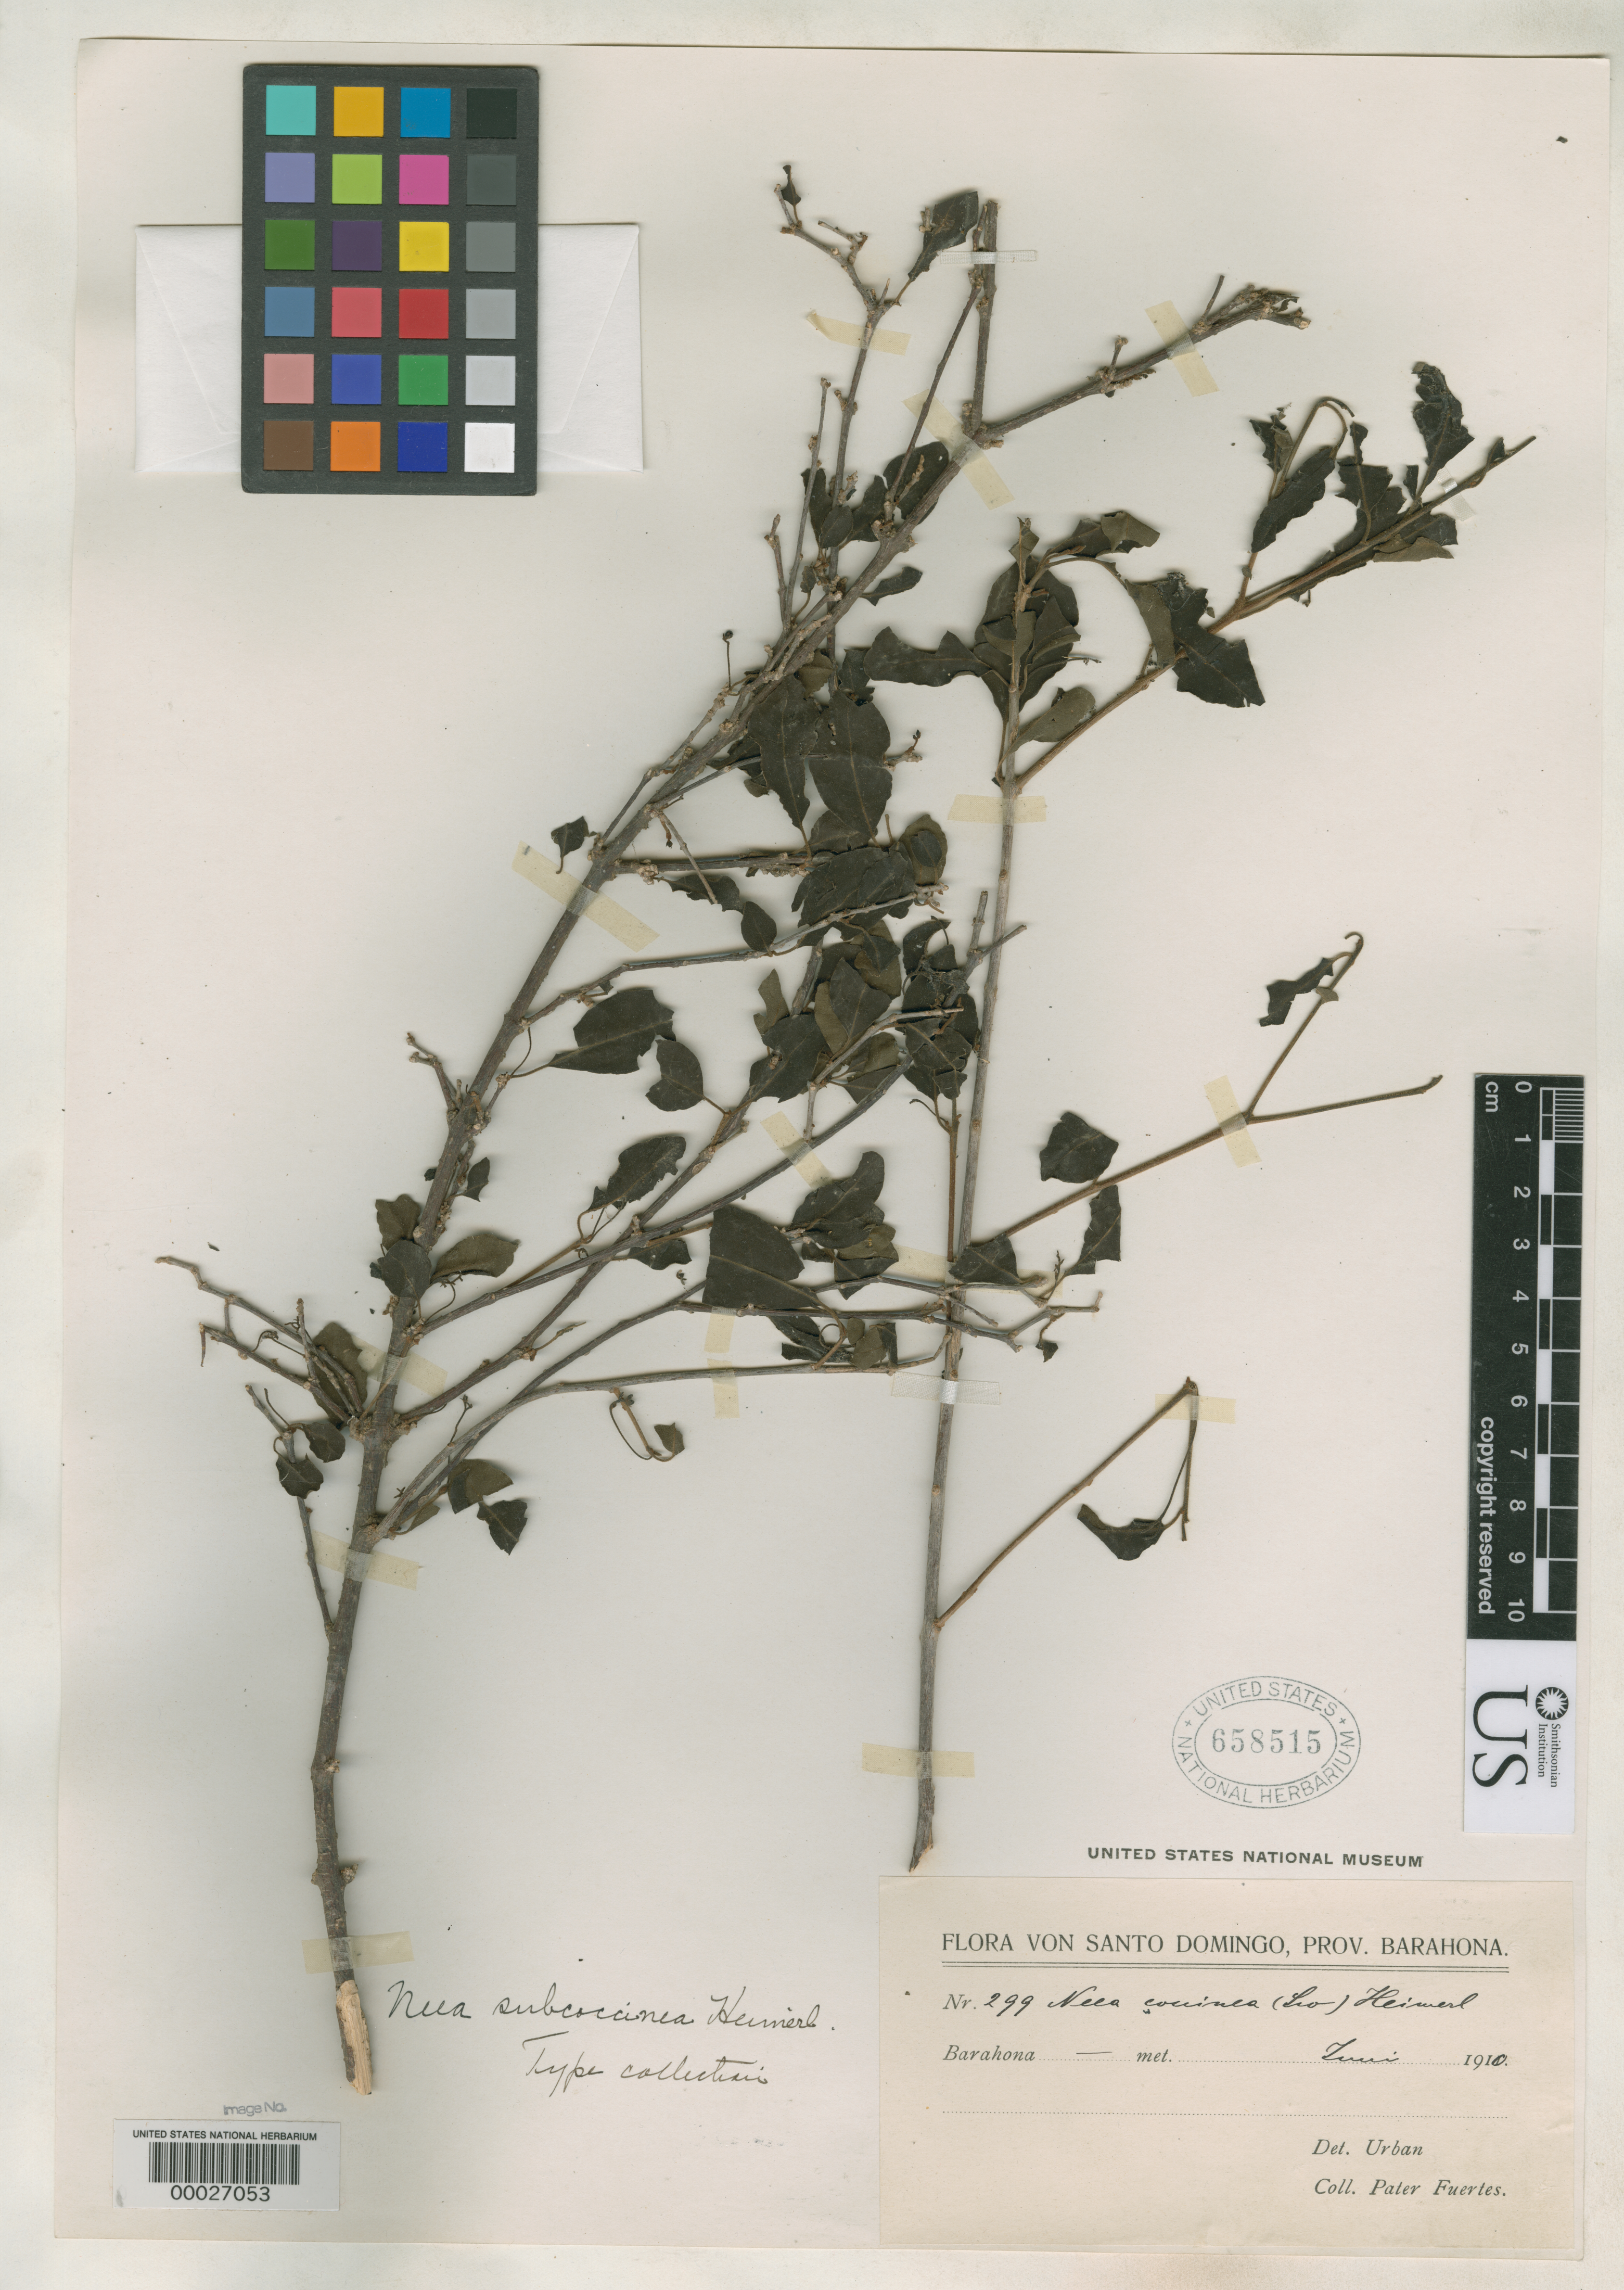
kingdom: Plantae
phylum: Tracheophyta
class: Magnoliopsida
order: Caryophyllales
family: Nyctaginaceae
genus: Neea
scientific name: Neea subcoccinea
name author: Heimerl in Urb.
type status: Isotype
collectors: M. D. Fuertes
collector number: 299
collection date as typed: Jun 1910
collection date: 1910-06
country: Dominican Republic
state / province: Barahona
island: Hispaniola Island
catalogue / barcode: US 658515